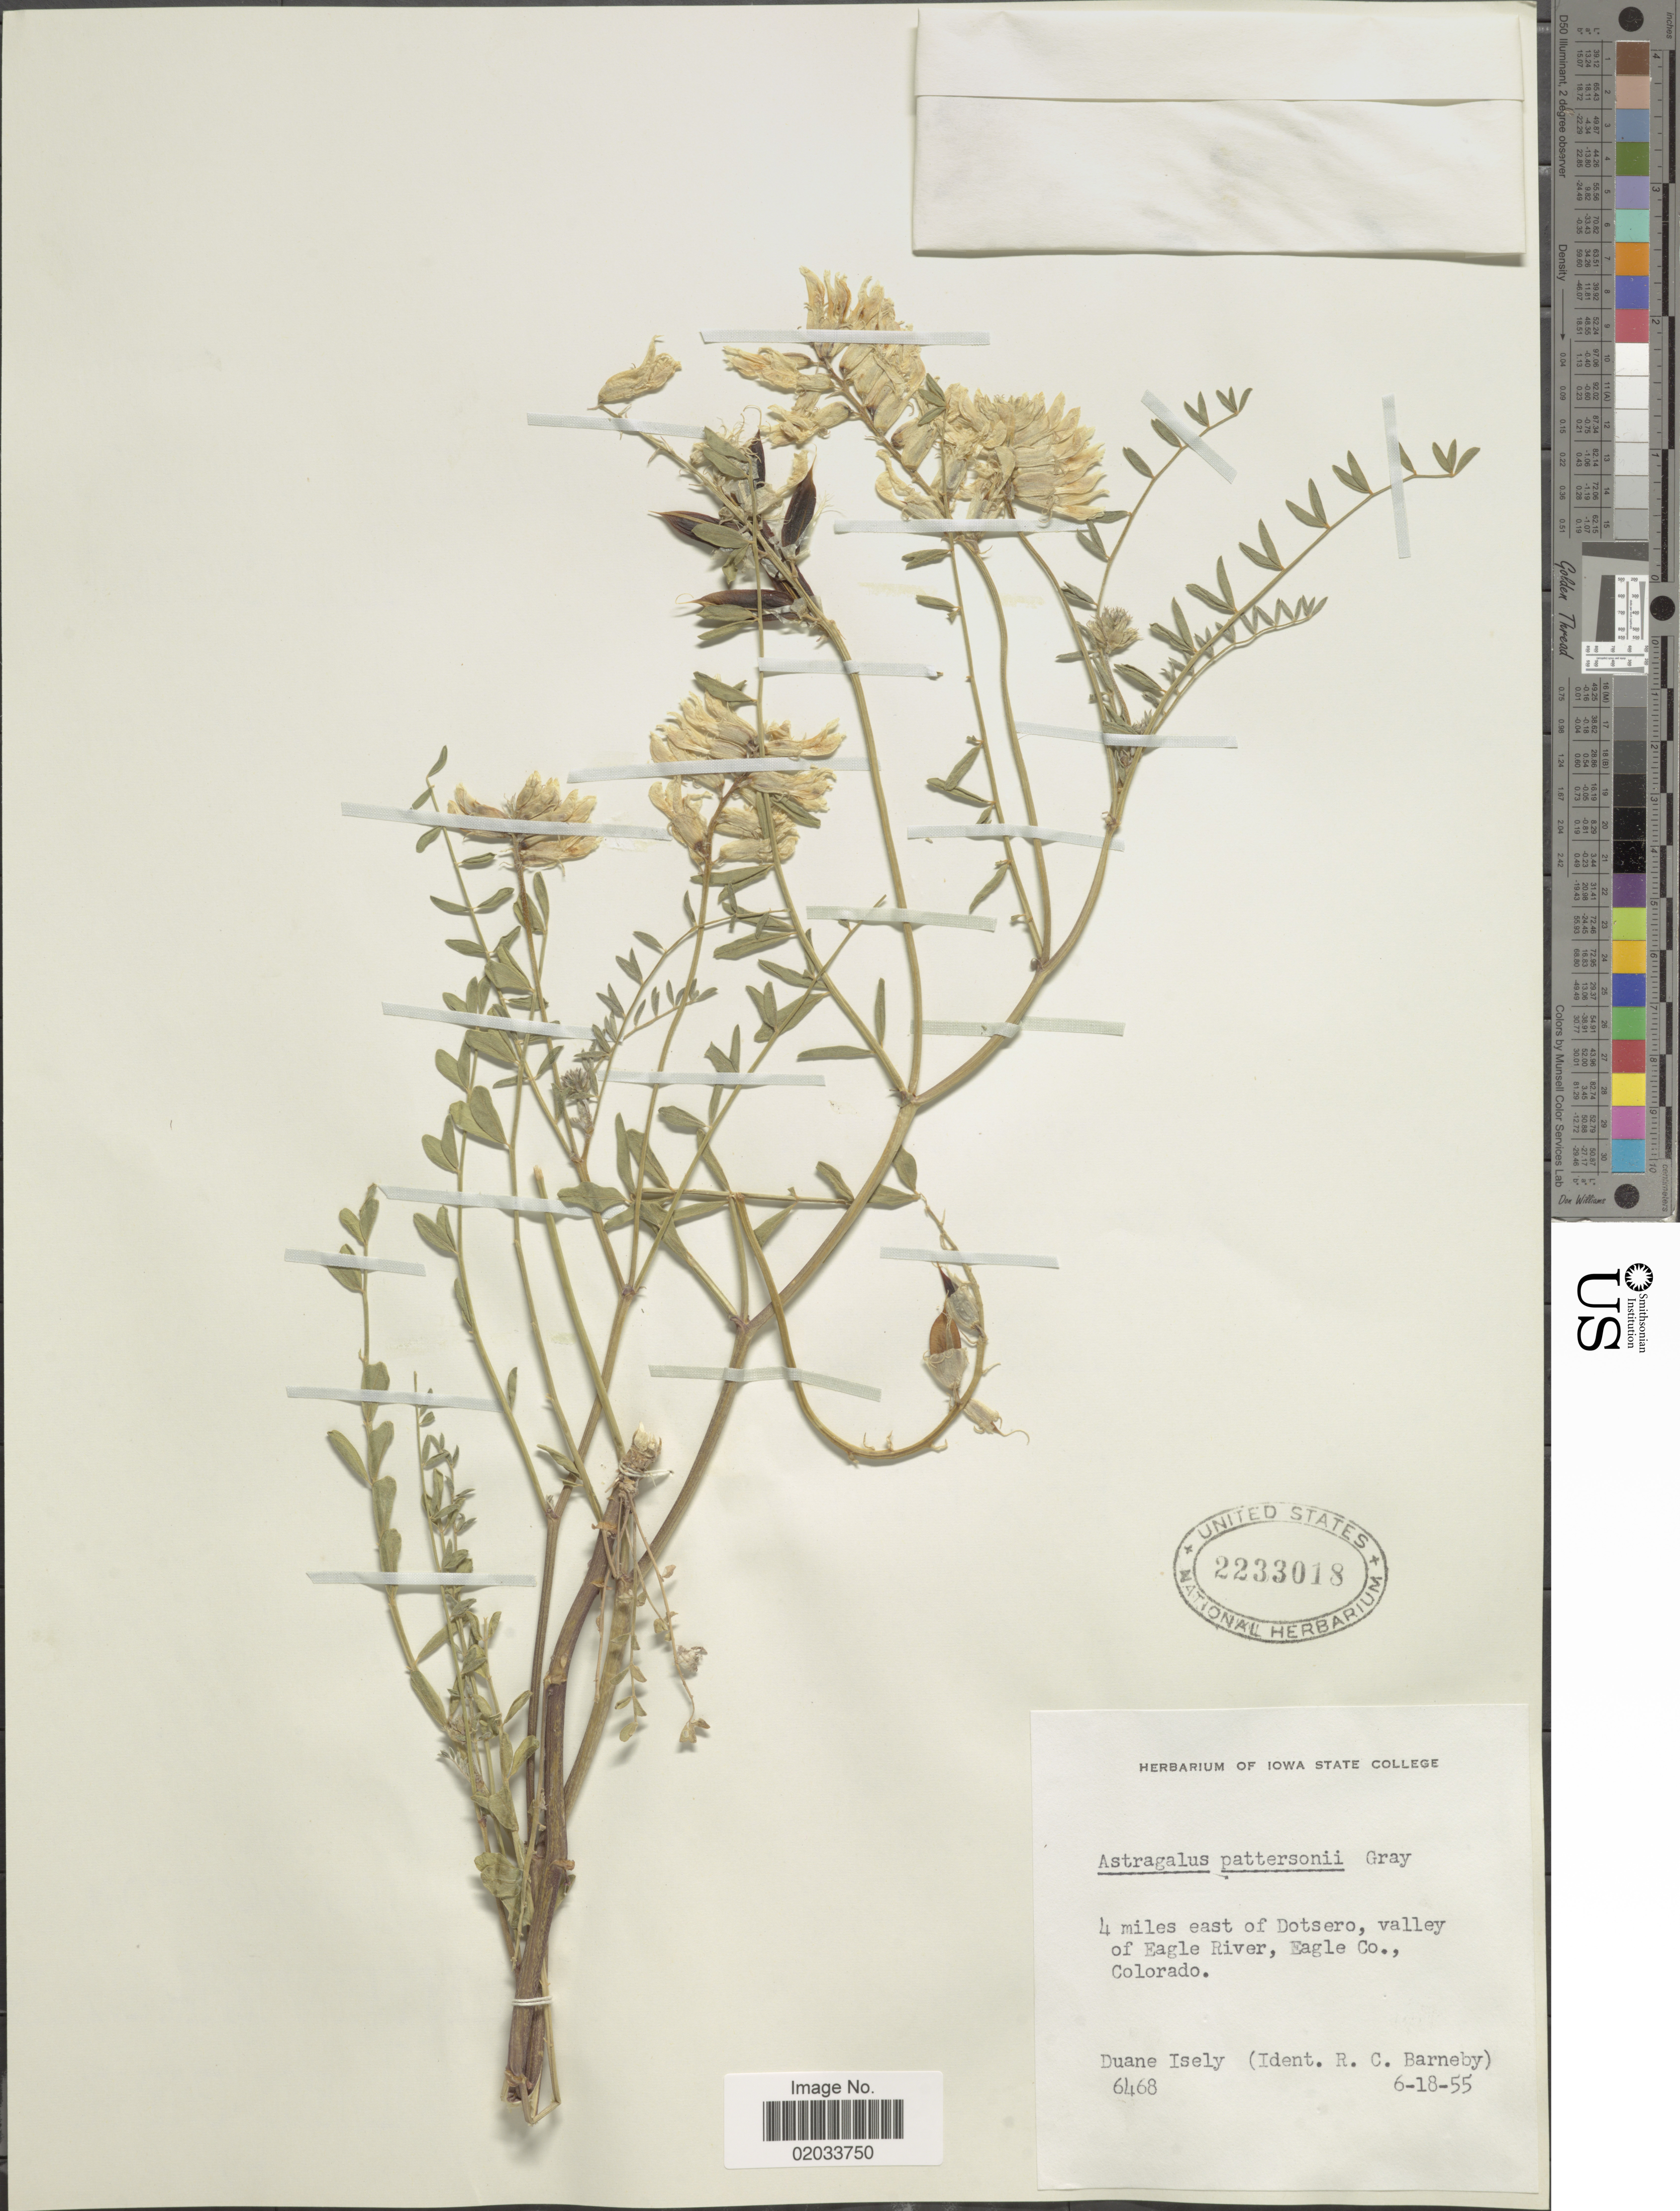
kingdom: Plantae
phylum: Tracheophyta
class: Magnoliopsida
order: Fabales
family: Fabaceae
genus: Astragalus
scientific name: Astragalus pattersonii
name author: (A. Gray) A. Gray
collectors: D. Isely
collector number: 6468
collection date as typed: Transcribed d/m/y: 18/6/55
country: United States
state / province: Colorado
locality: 4 miles east of Dotsero, valley of Eagle, Eagle Co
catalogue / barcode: US 2233018